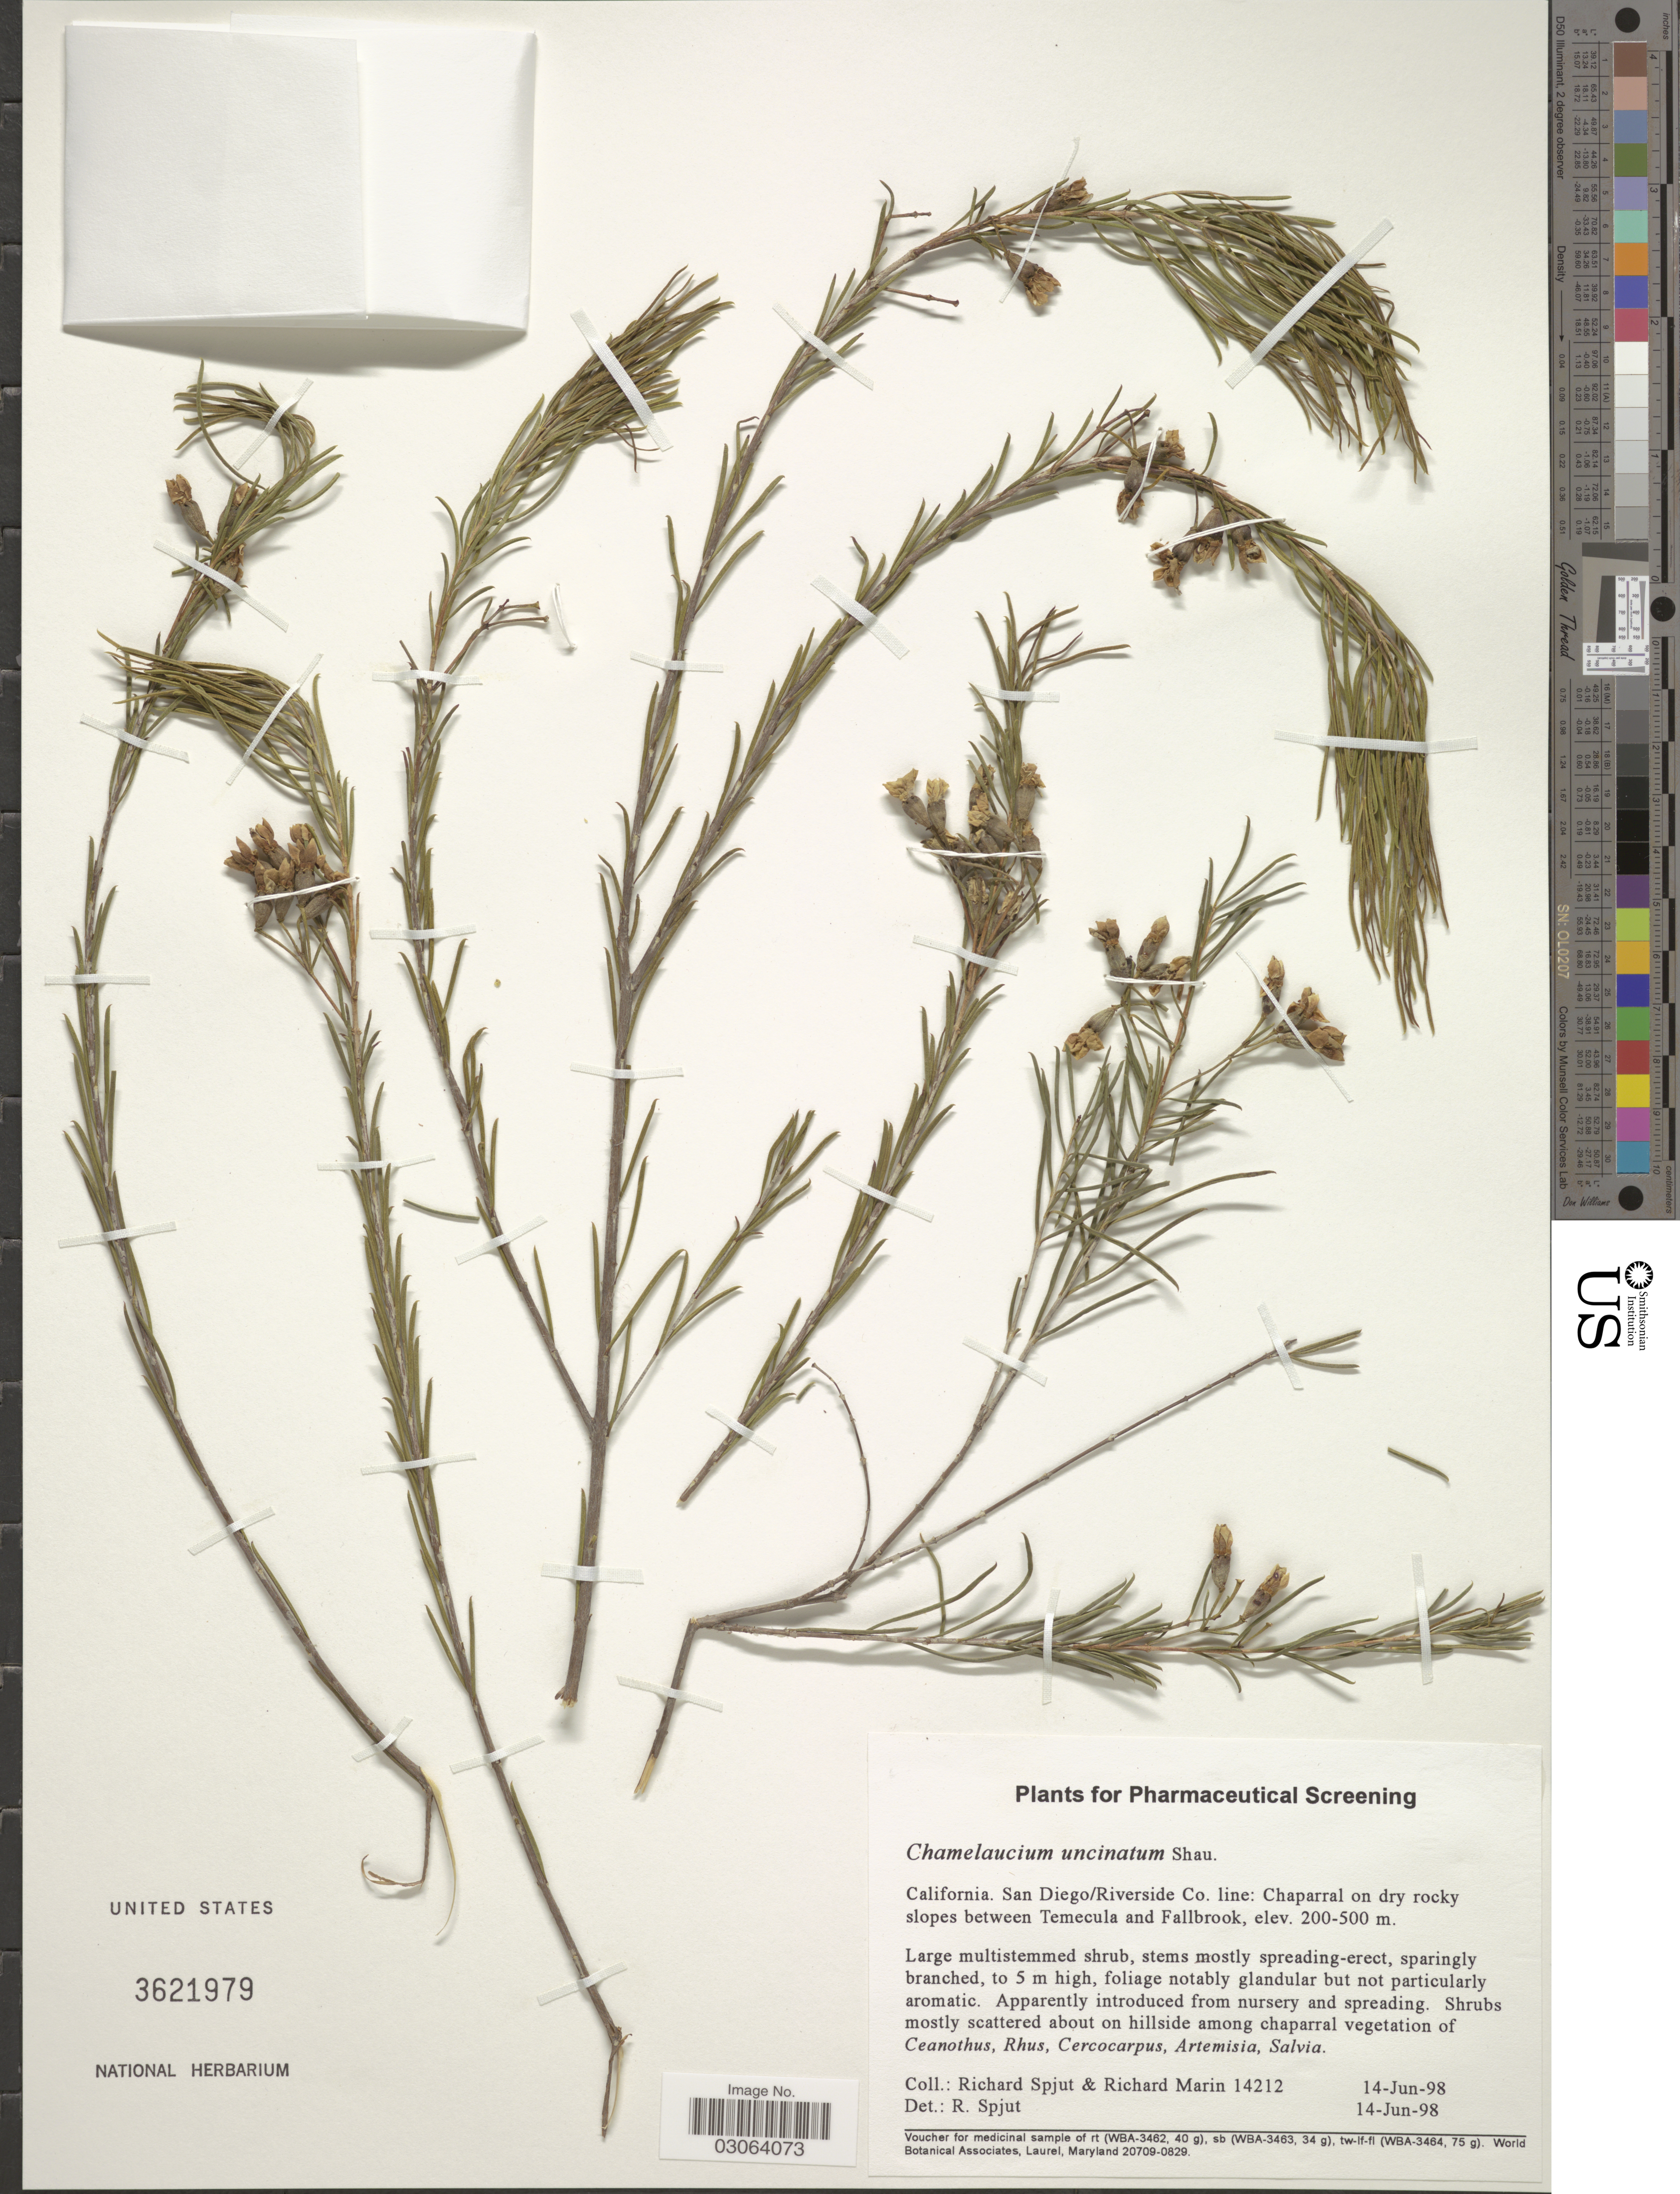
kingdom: Plantae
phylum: Tracheophyta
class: Magnoliopsida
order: Myrtales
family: Myrtaceae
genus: Chamelaucium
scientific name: Chamelaucium uncinatum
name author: Schauer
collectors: R. Spjut & R. Marin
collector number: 14212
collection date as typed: Transcribed d/m/y: 14/6/98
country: United States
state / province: California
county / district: San Diego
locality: San Diego/Riverside Co. line: Chaparral on dry rocky slopes between Temecula and Fallbrook.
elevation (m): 200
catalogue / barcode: US 3621979